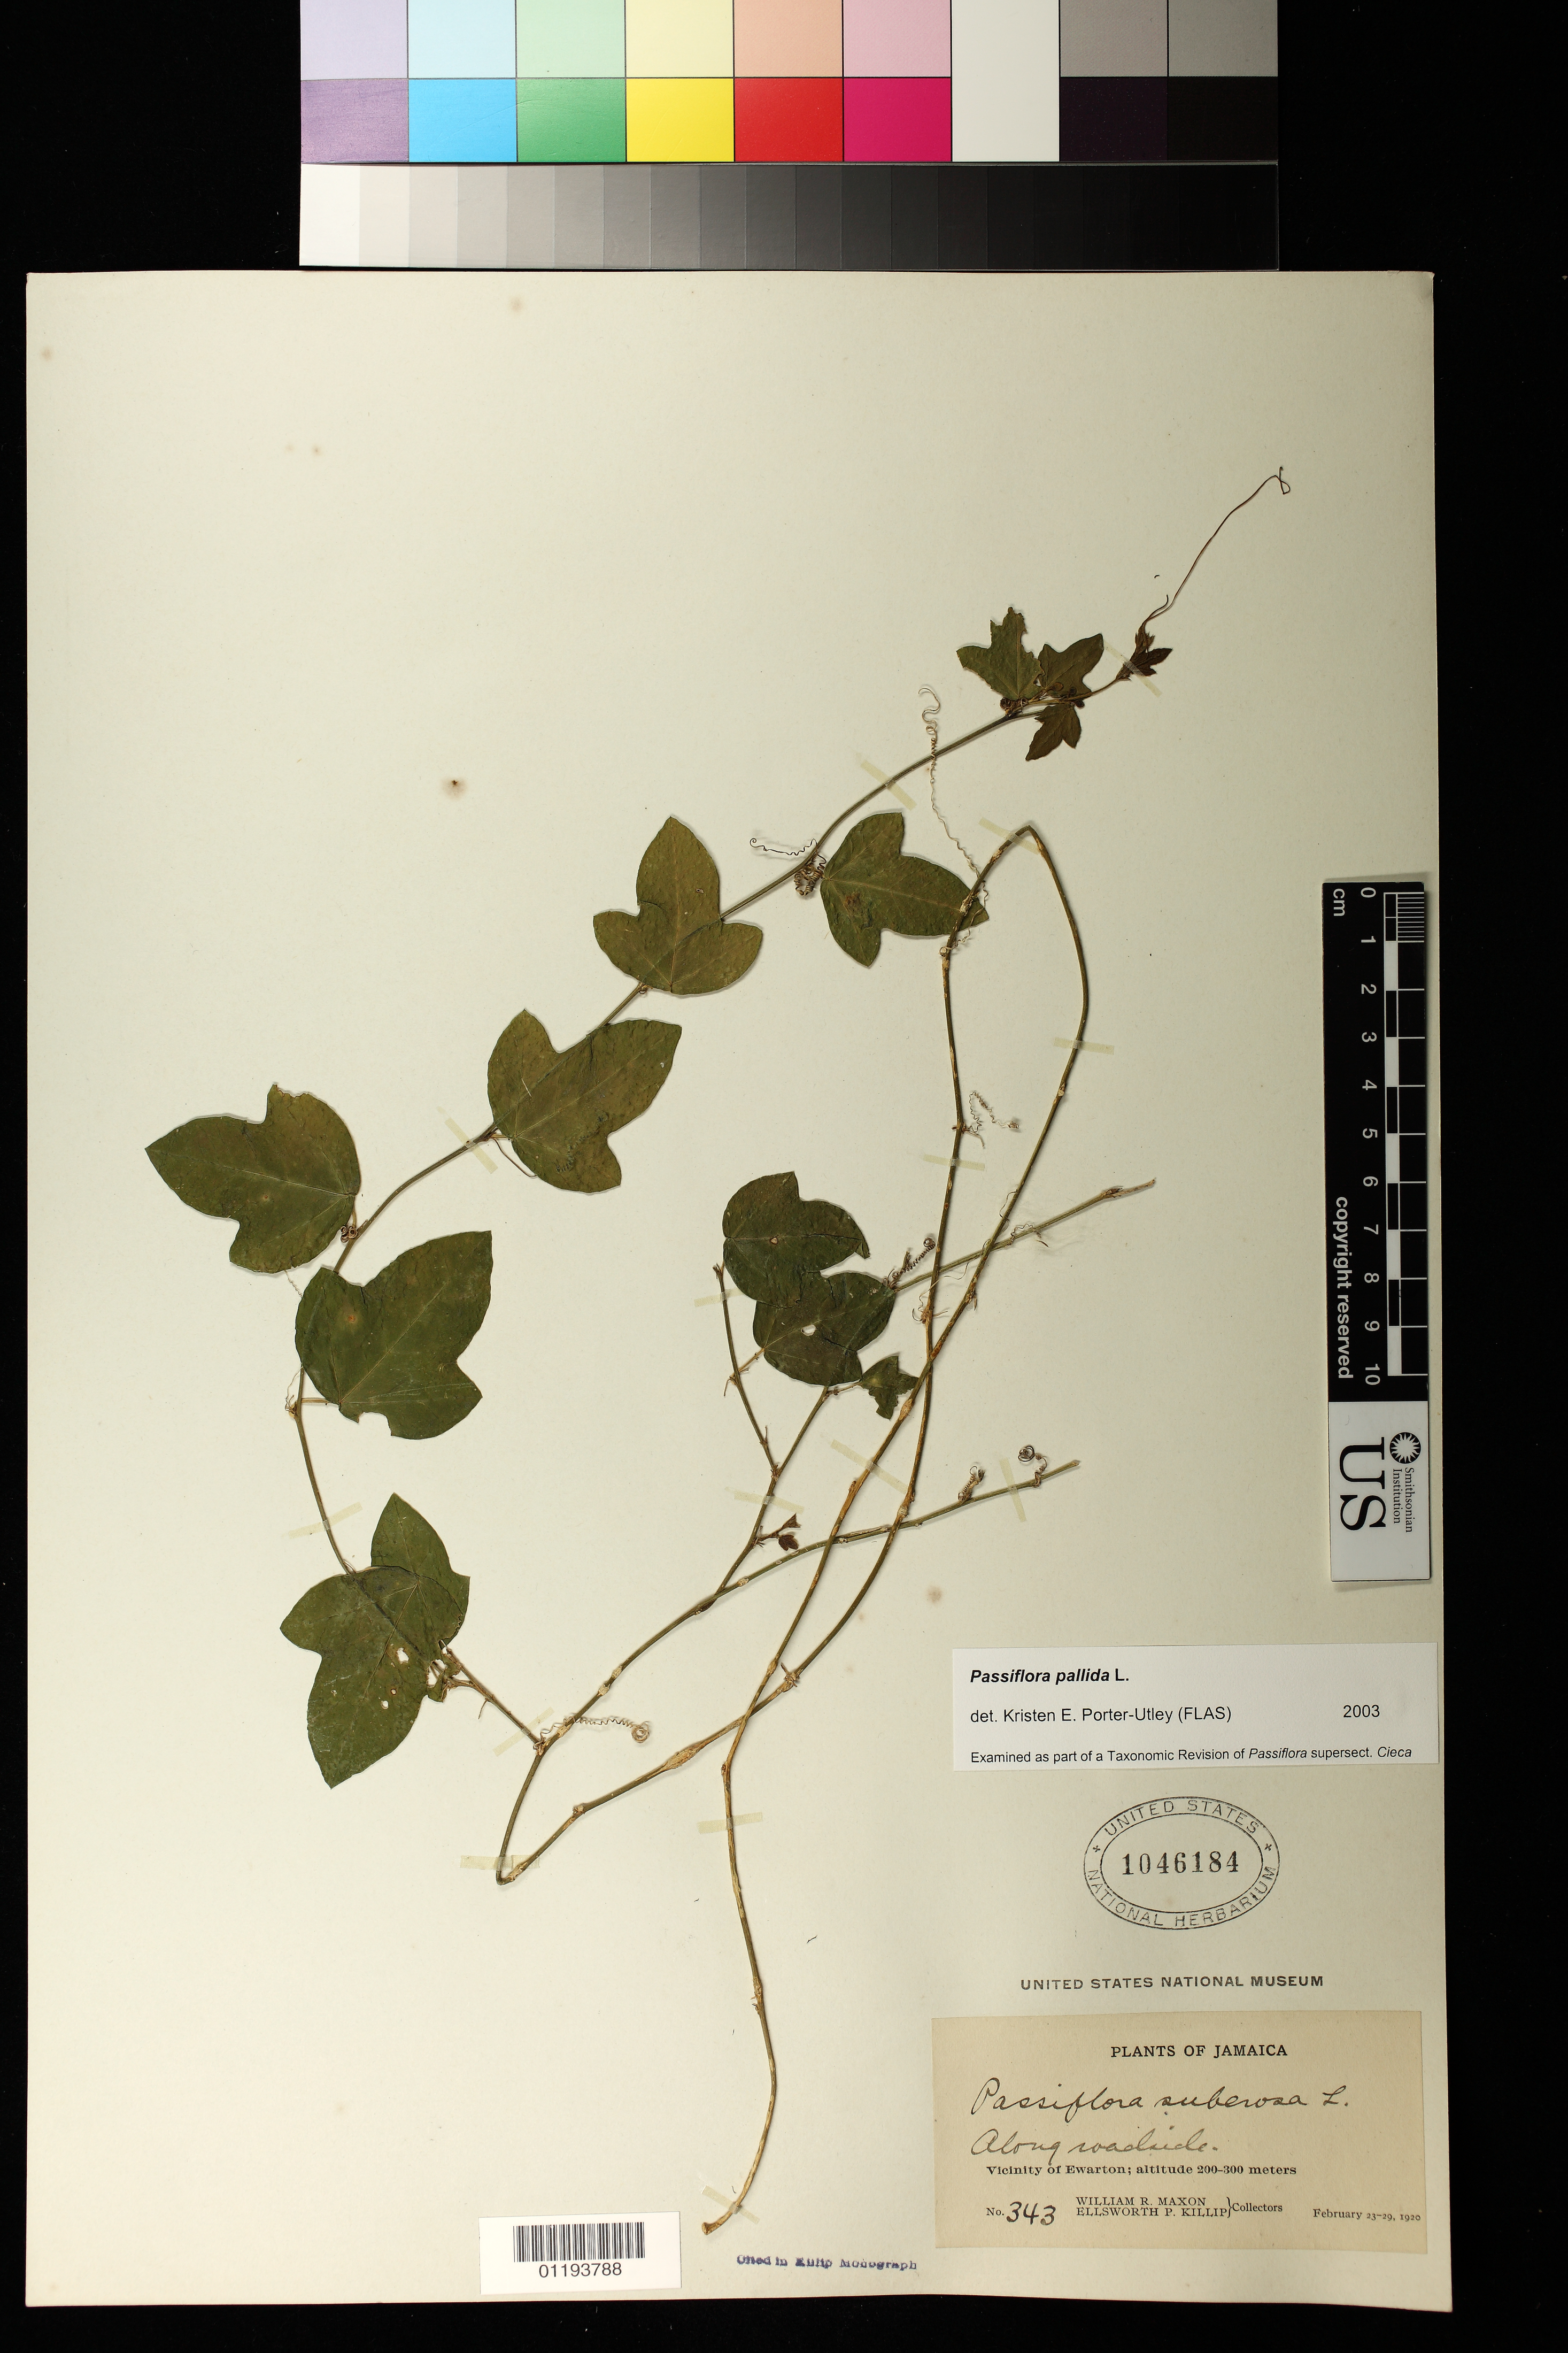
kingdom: Plantae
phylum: Tracheophyta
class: Magnoliopsida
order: Malpighiales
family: Passifloraceae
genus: Passiflora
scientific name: Passiflora pallida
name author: L.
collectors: W. R. Maxon & E. P. Killip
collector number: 343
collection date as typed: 1920 Feb 23 1920 Feb 29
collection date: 1920-02-23/1920-02-29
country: Jamaica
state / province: Saint Catherine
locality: Vicinity of Ewarton, along roadside.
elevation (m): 200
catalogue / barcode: US 1046184